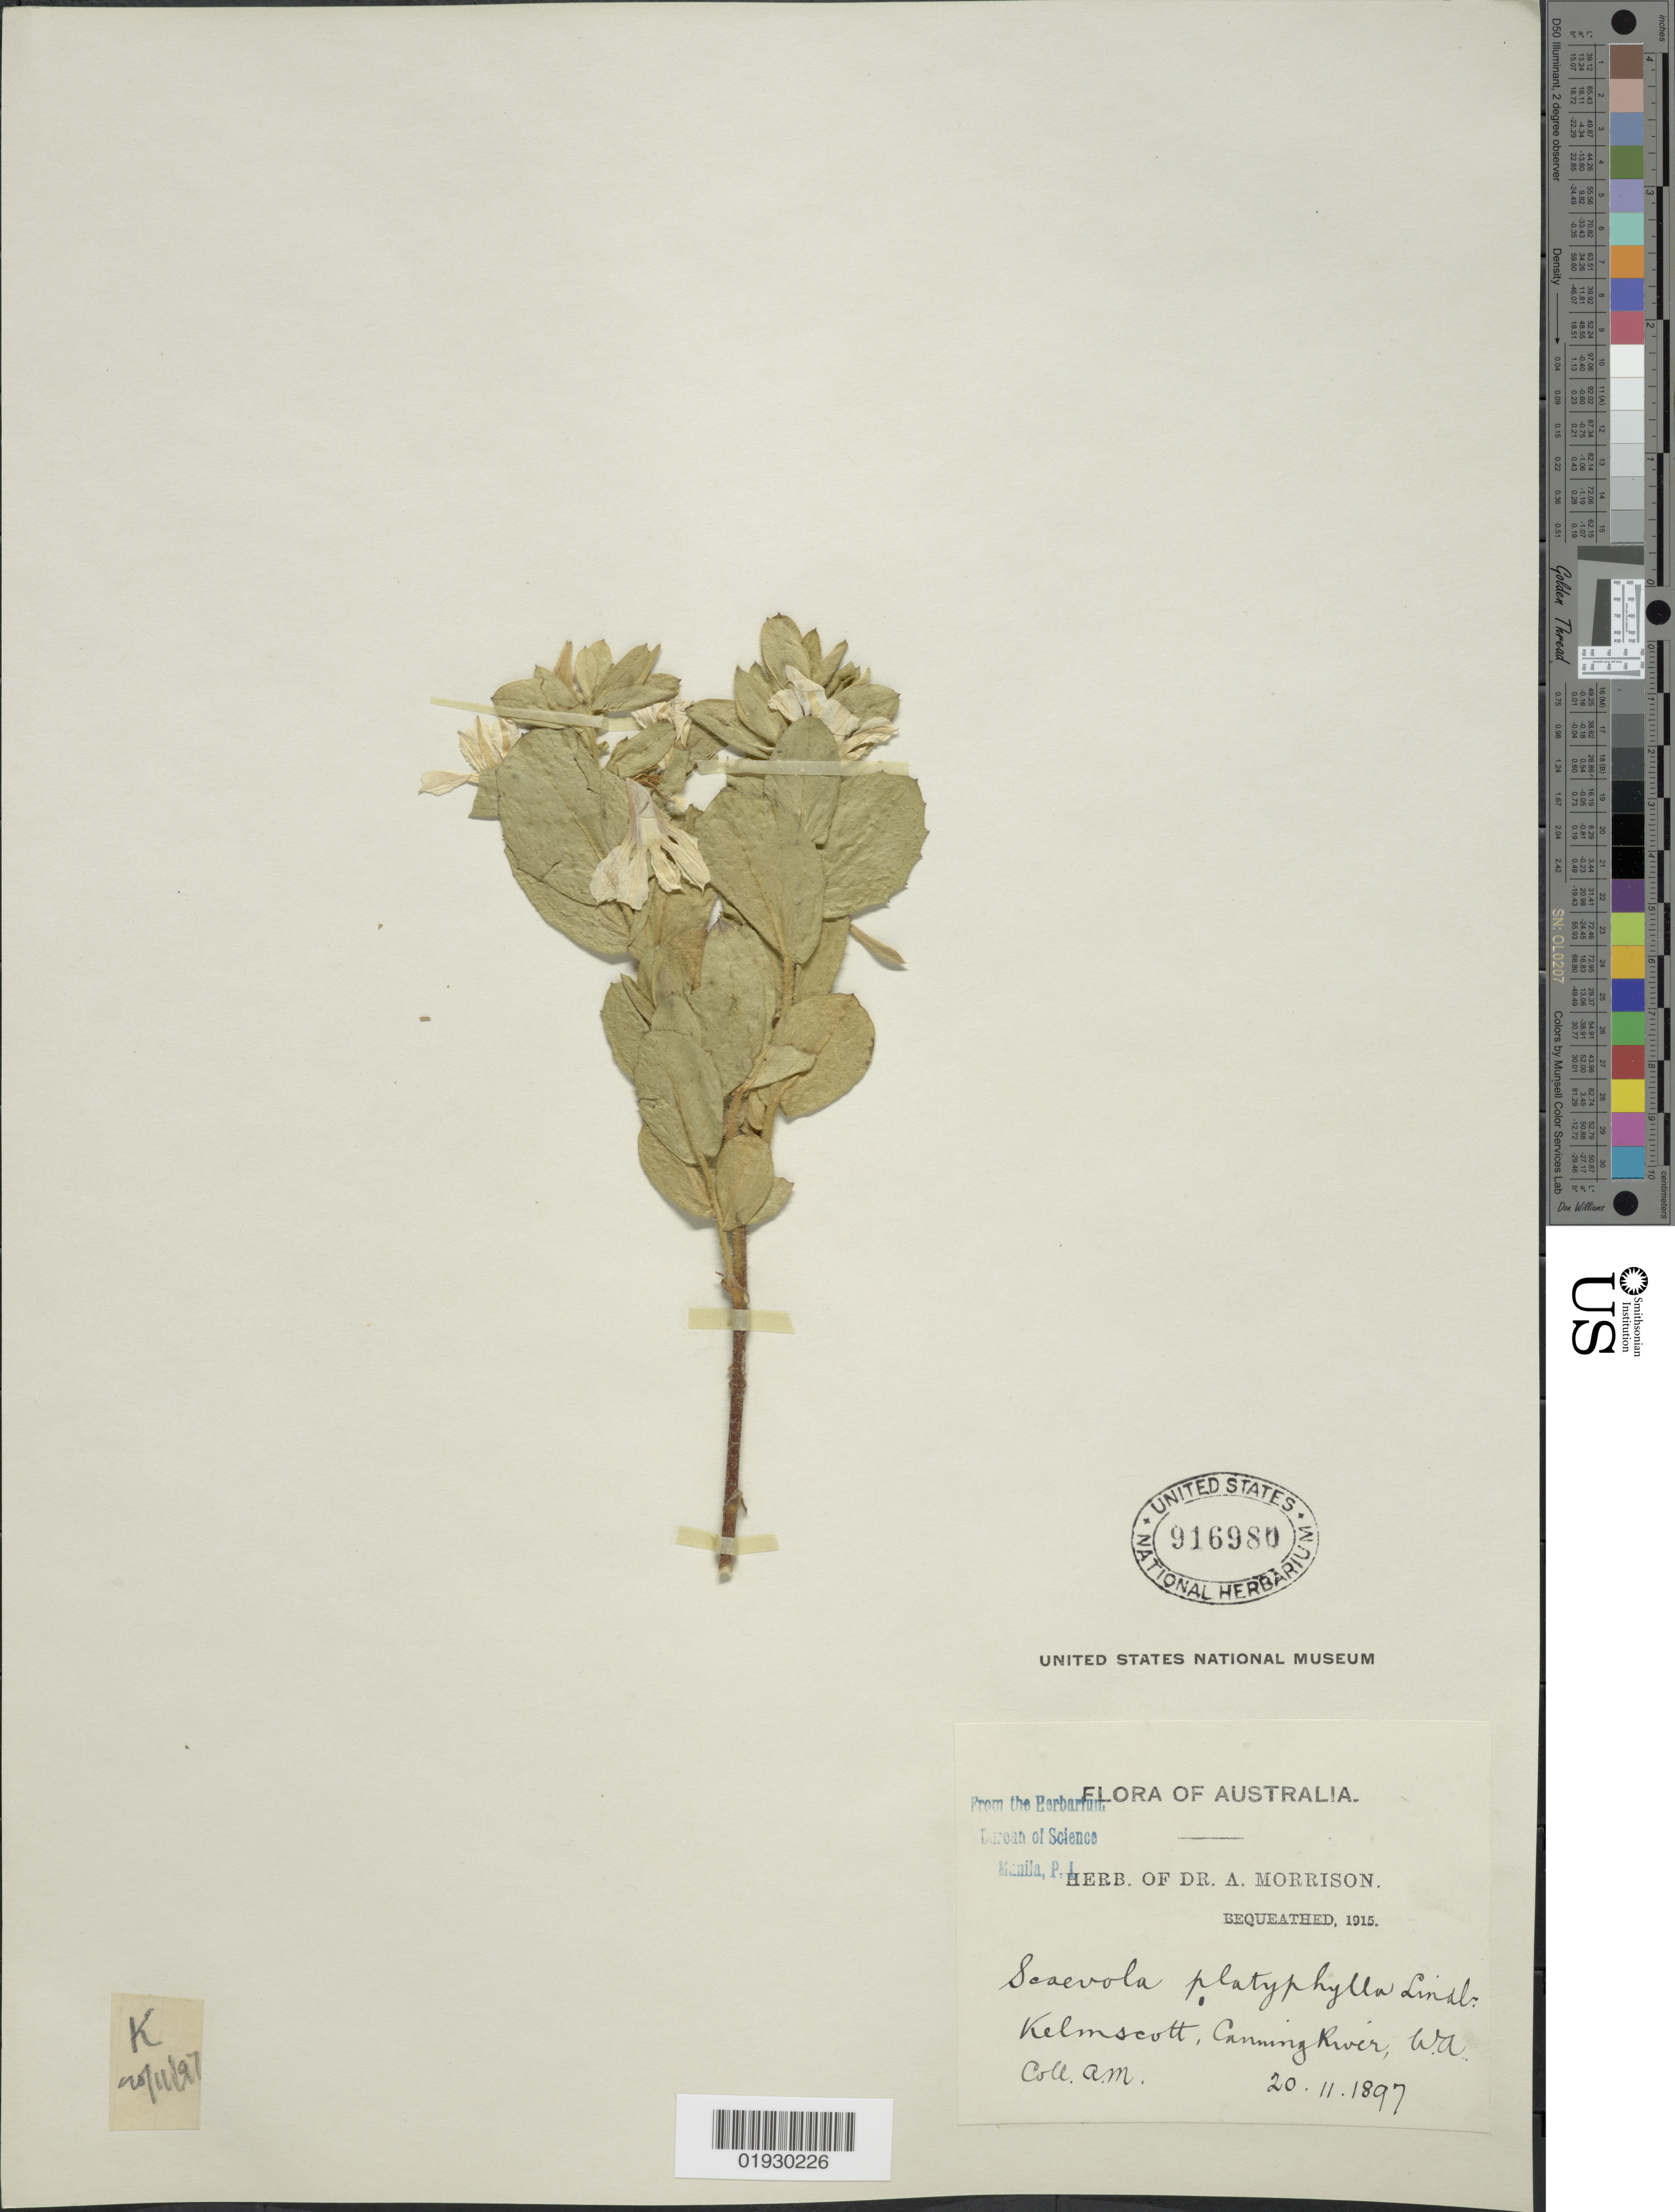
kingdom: Plantae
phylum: Tracheophyta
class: Magnoliopsida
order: Asterales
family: Goodeniaceae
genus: Scaevola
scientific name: Scaevola platyphylla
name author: Lindl.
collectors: A. Morrison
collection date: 1897-11-20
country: Australia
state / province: Western Australia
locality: Kelmscott, Canning River, WA.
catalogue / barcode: US 916980